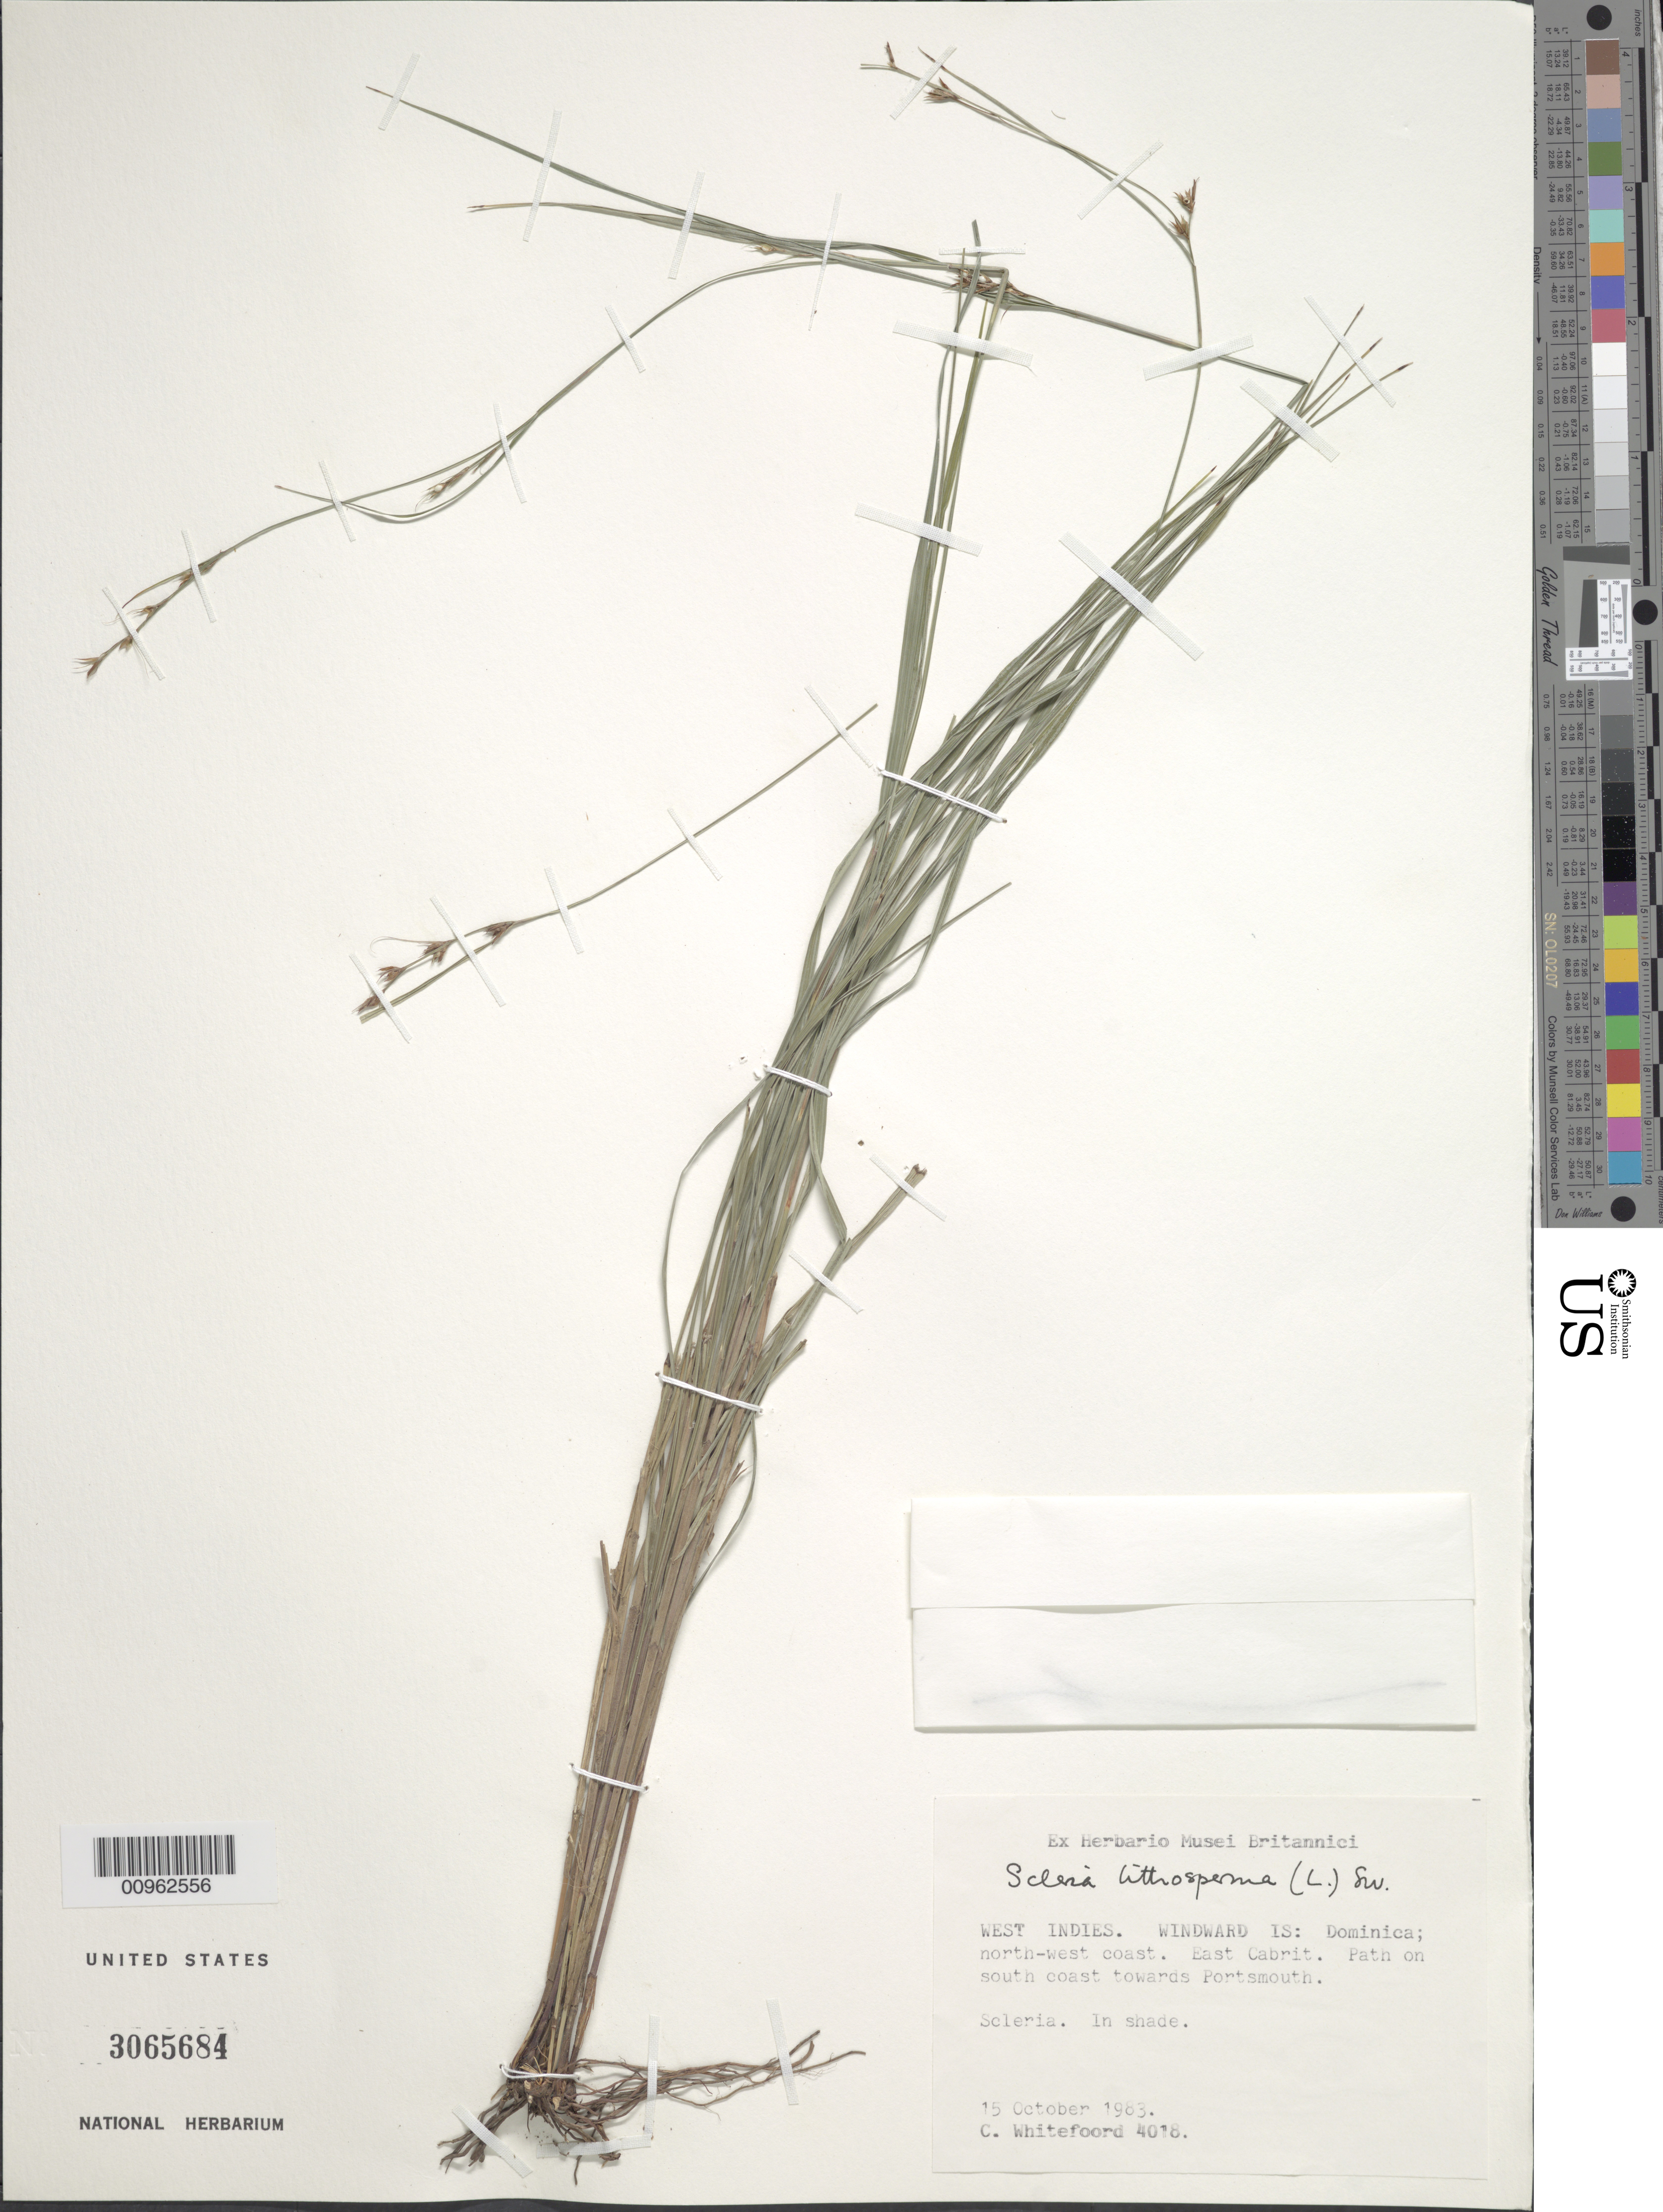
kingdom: Plantae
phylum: Tracheophyta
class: Liliopsida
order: Poales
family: Cyperaceae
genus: Scleria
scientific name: Scleria lithosperma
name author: (L.) Sw.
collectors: C. Whitefoord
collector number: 4018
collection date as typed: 15 Oct 1983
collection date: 1983-10-15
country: Dominica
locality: Northwest coast, East Cabrit, path on south coast towards Portsmouth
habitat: In shade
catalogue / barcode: US 3065684